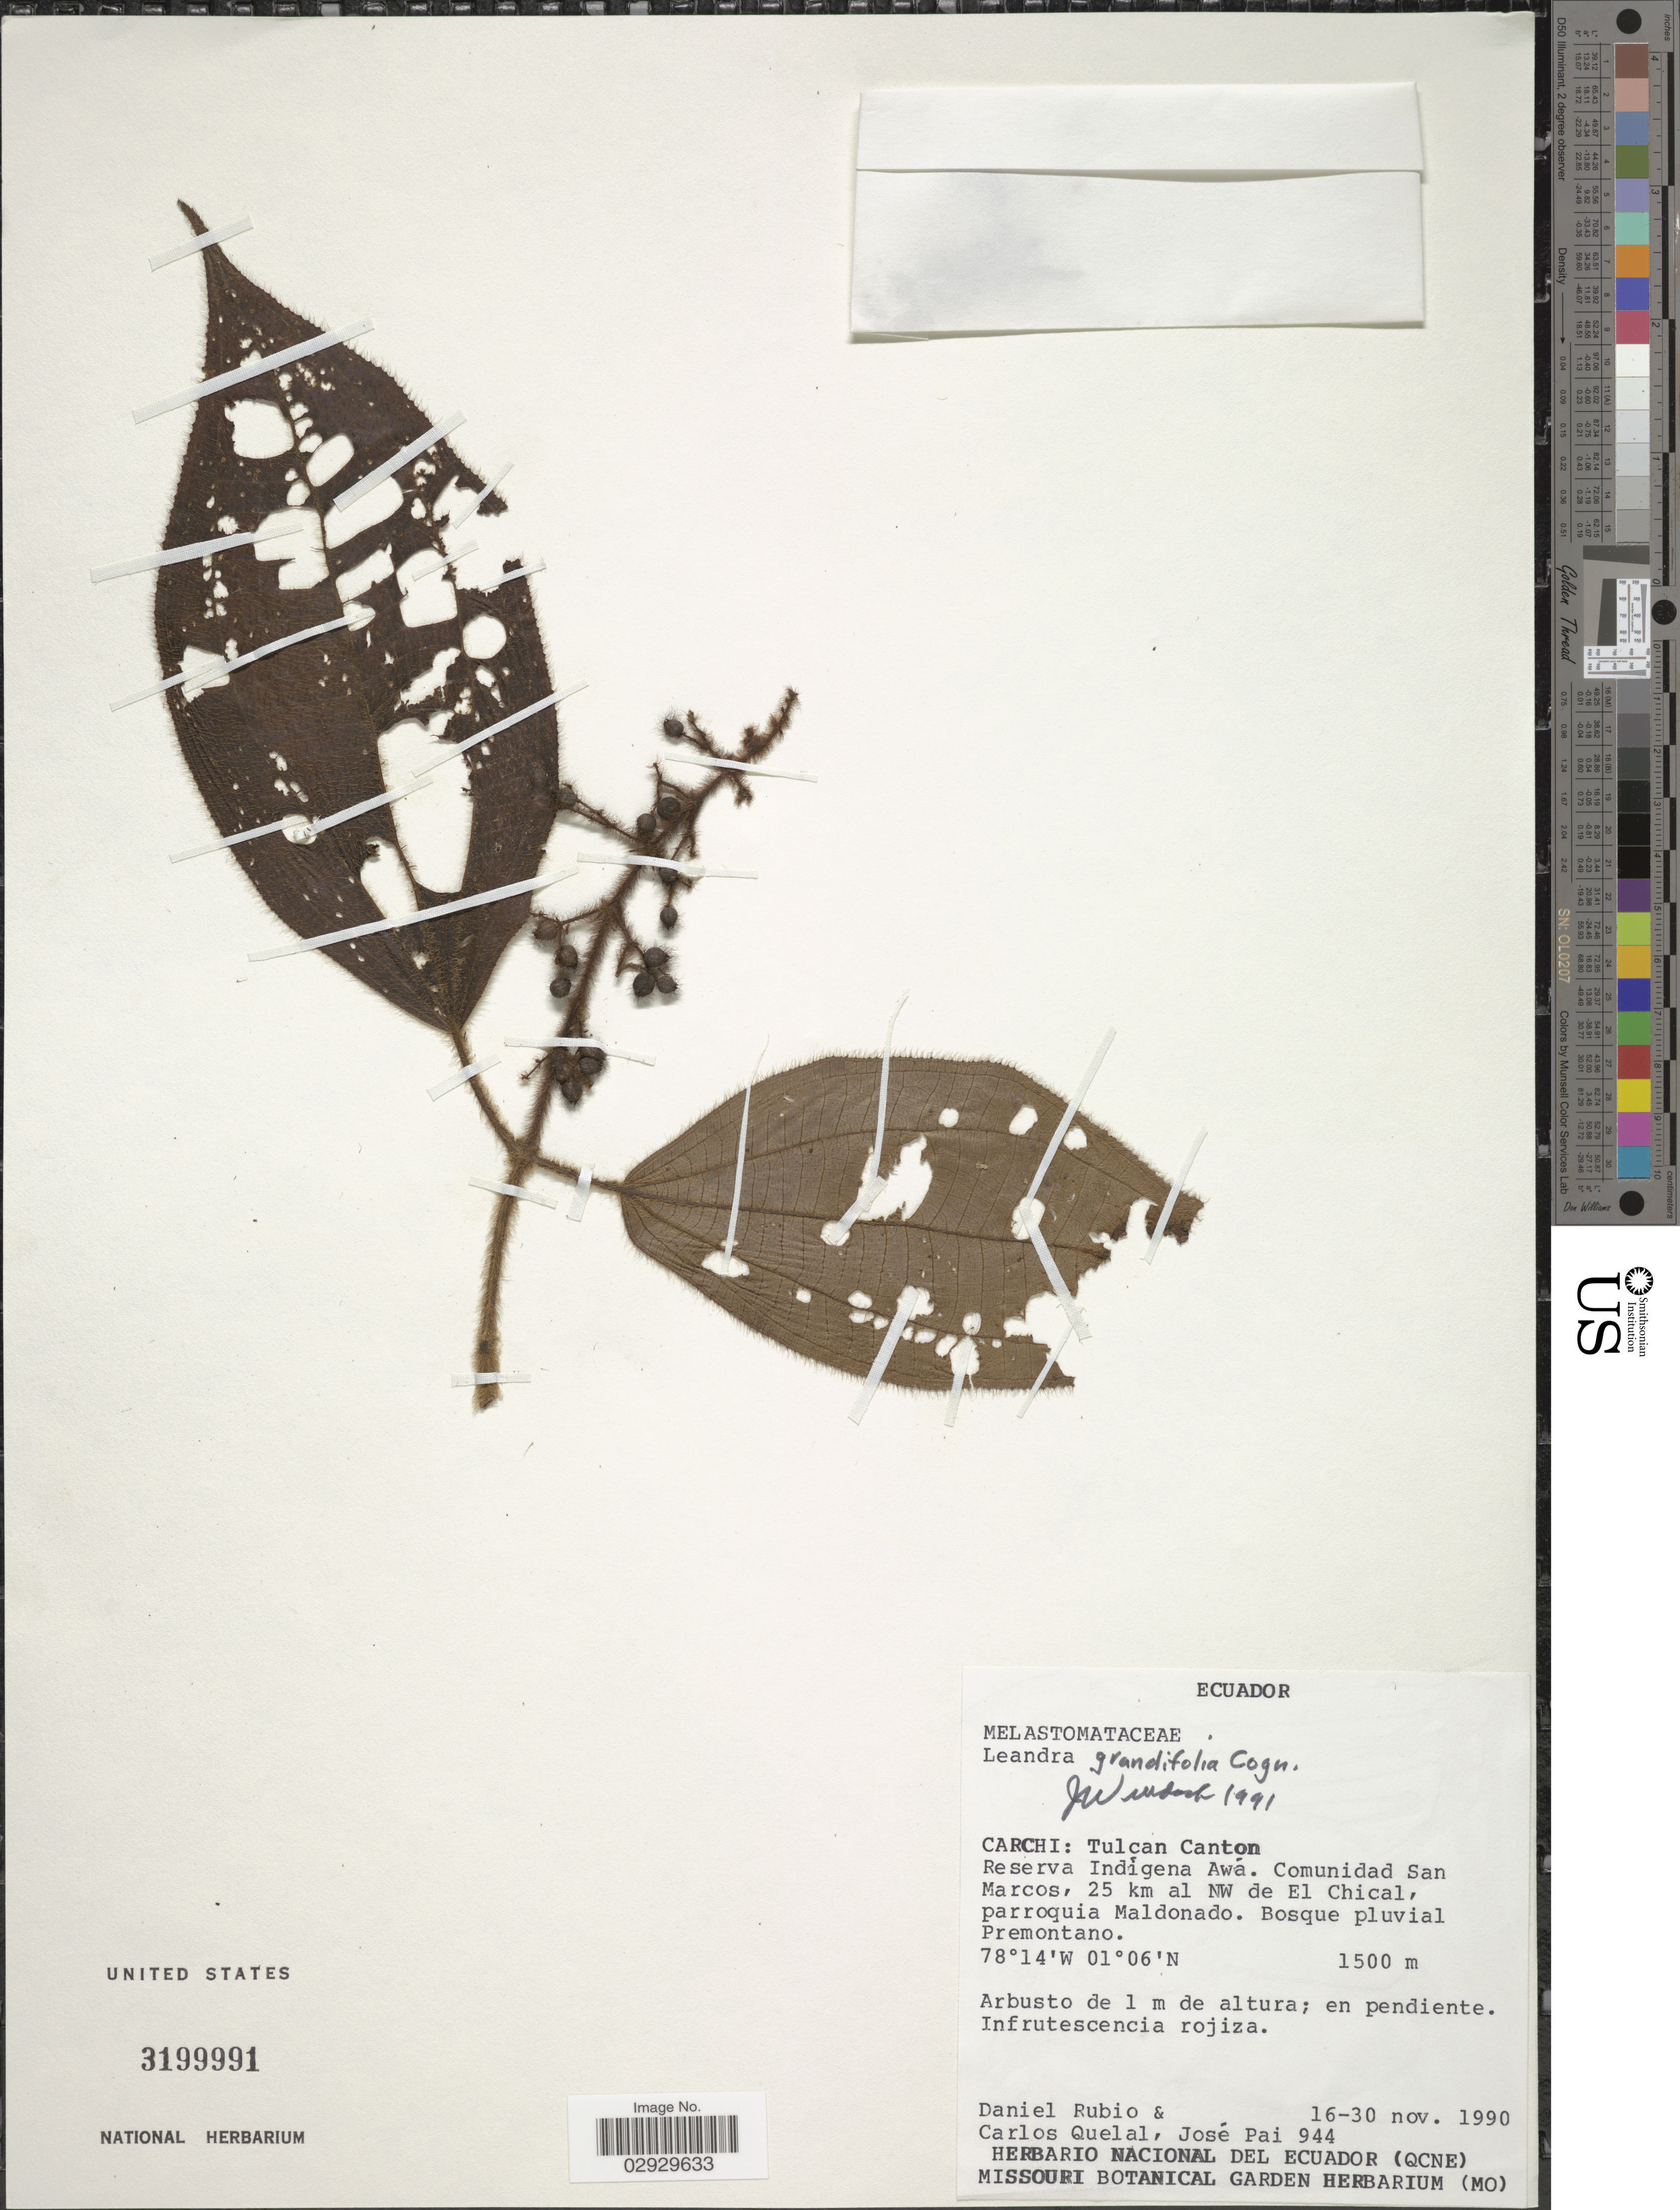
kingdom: Plantae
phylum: Tracheophyta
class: Magnoliopsida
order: Myrtales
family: Melastomataceae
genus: Leandra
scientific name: Leandra grandifolia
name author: Cogn.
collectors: D. Rubio, C. Quelal & J. Pai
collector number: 944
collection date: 1990-11-16/1990-11-30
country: Ecuador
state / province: Carchi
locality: Tulcan Canton. Reserva Indigena Awá. Comunidad San Marcos, 25 km al NW de El Chical, parroquia Maldonado.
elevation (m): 1500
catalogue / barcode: US 3199991